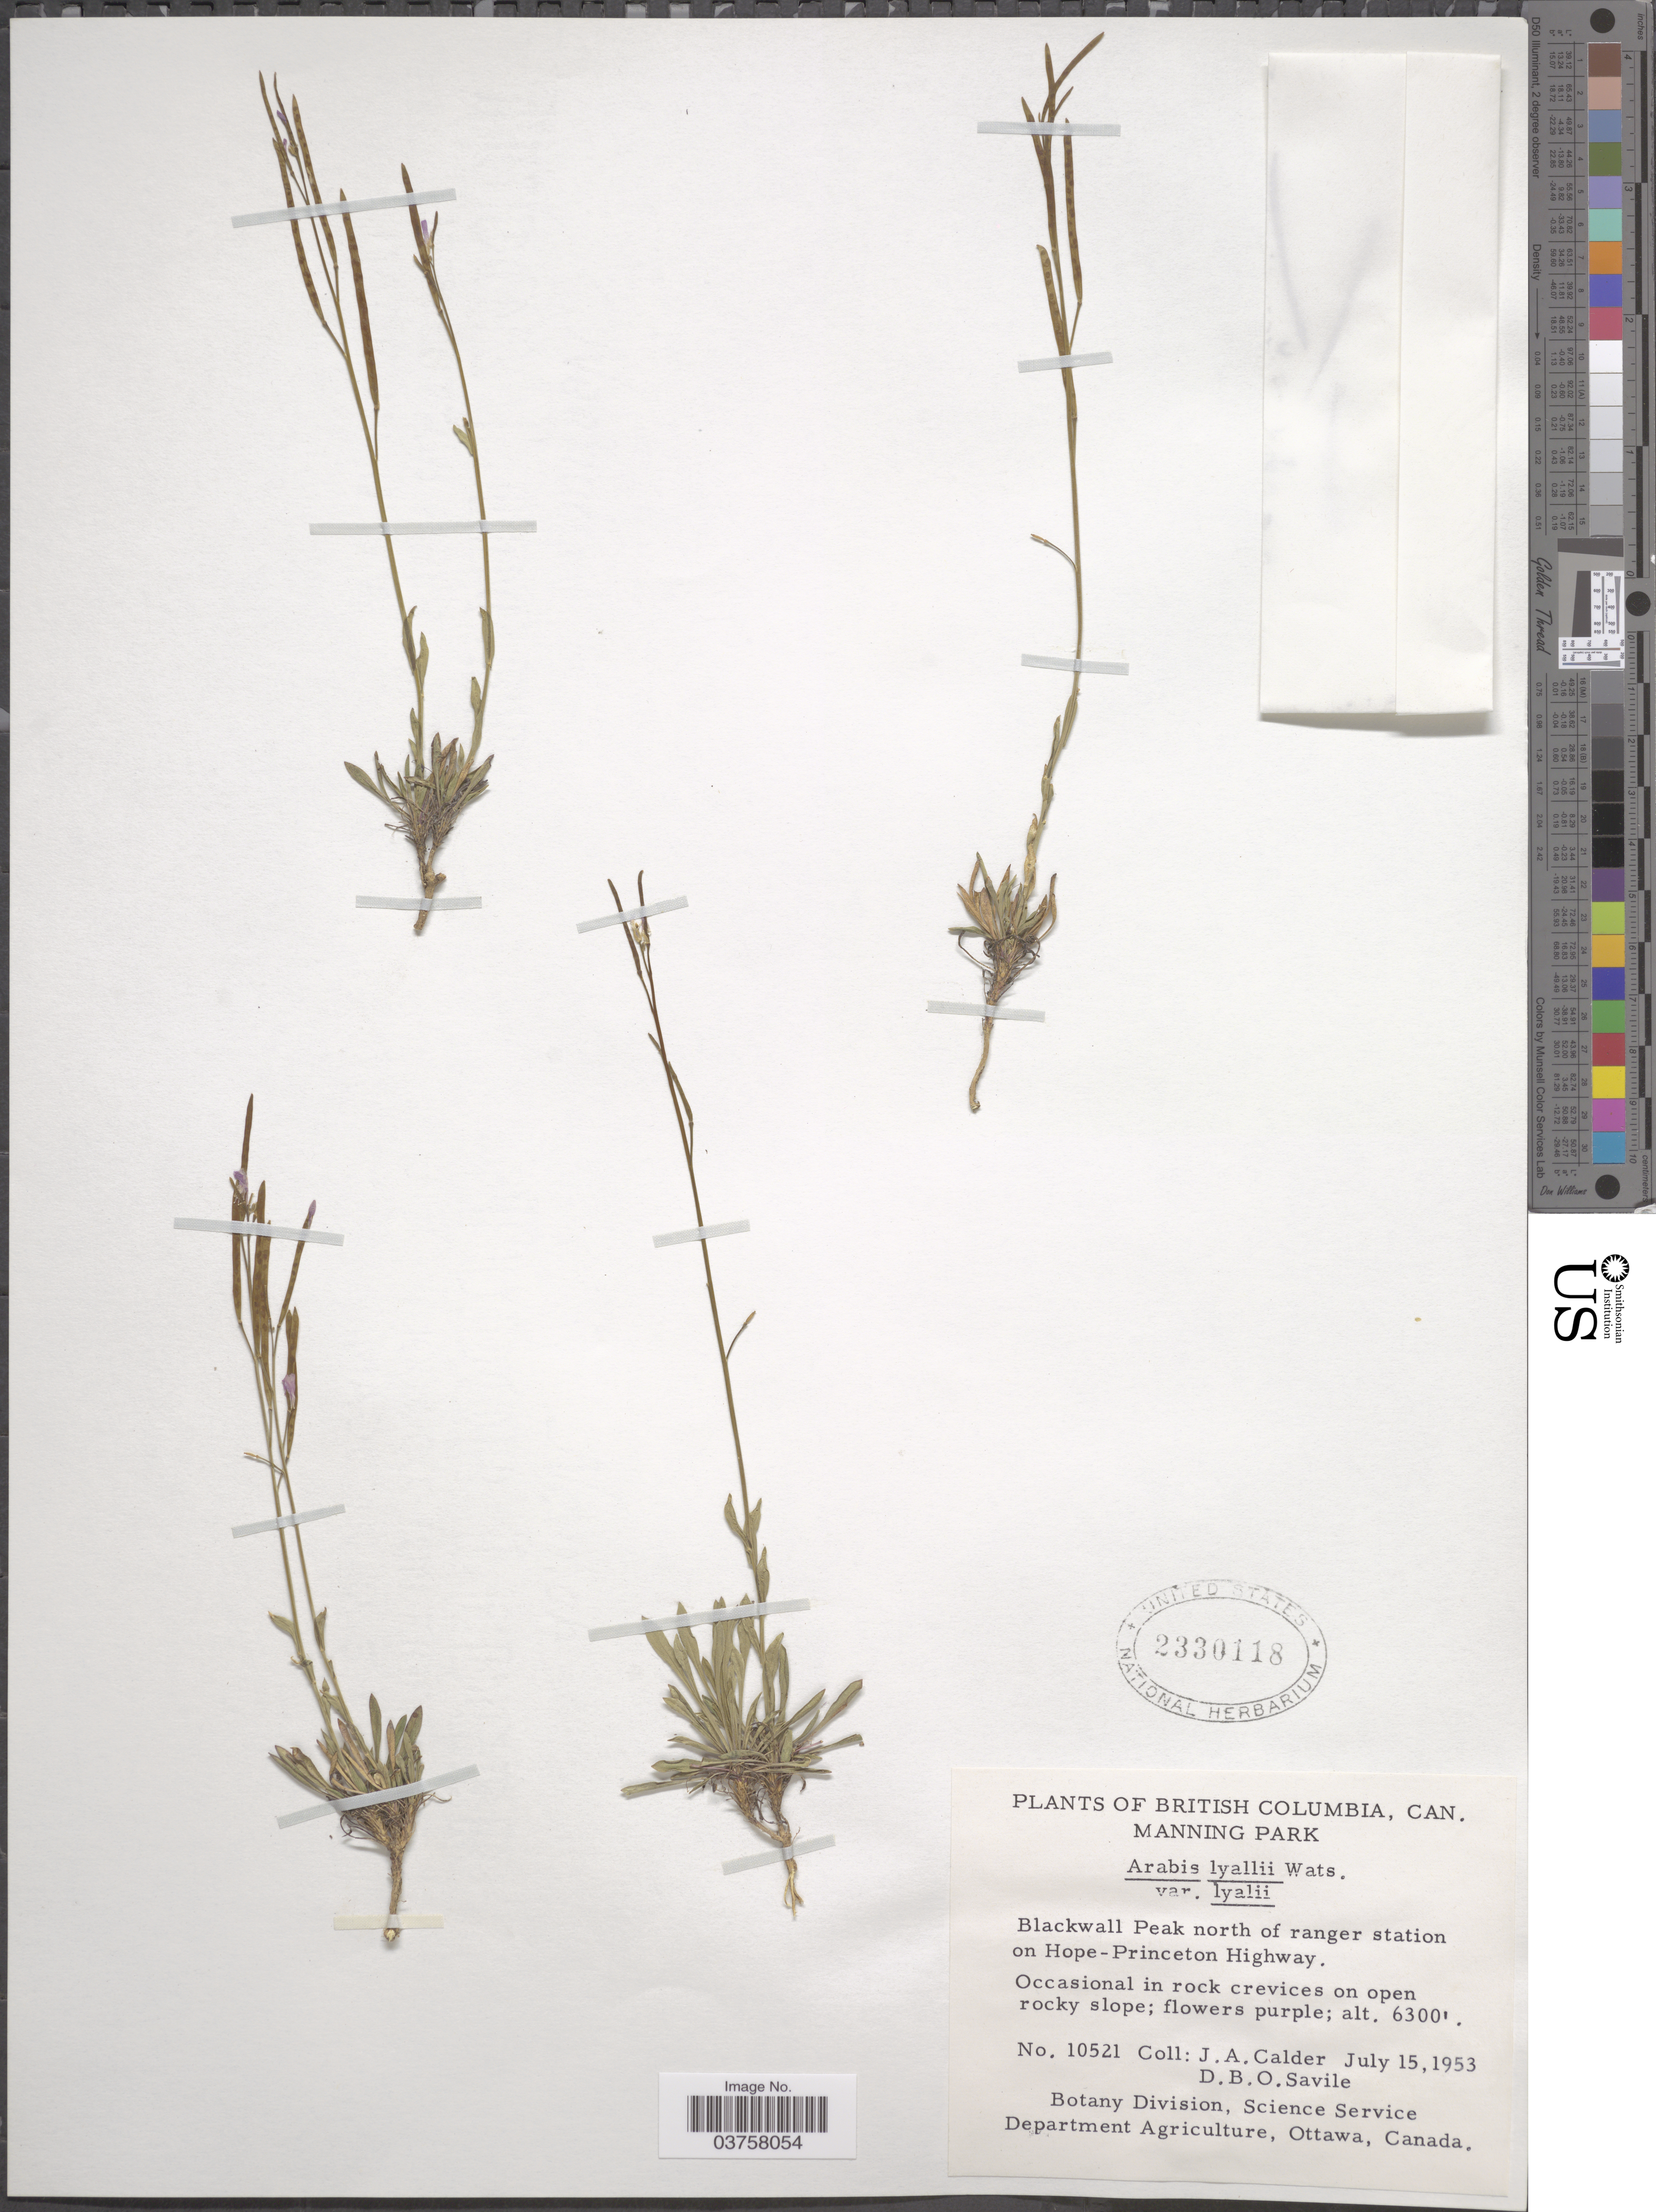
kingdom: Plantae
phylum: Tracheophyta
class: Magnoliopsida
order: Brassicales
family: Brassicaceae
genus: Arabis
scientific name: Arabis lyallii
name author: S. Watson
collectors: J. A. Calder & D. Savile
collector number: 10521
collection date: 1953-07-15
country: Canada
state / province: British Columbia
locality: Manning Park. Blackwell Peak north of ranger station on Hope-Princeton Highway.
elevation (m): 1920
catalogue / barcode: US 2330118